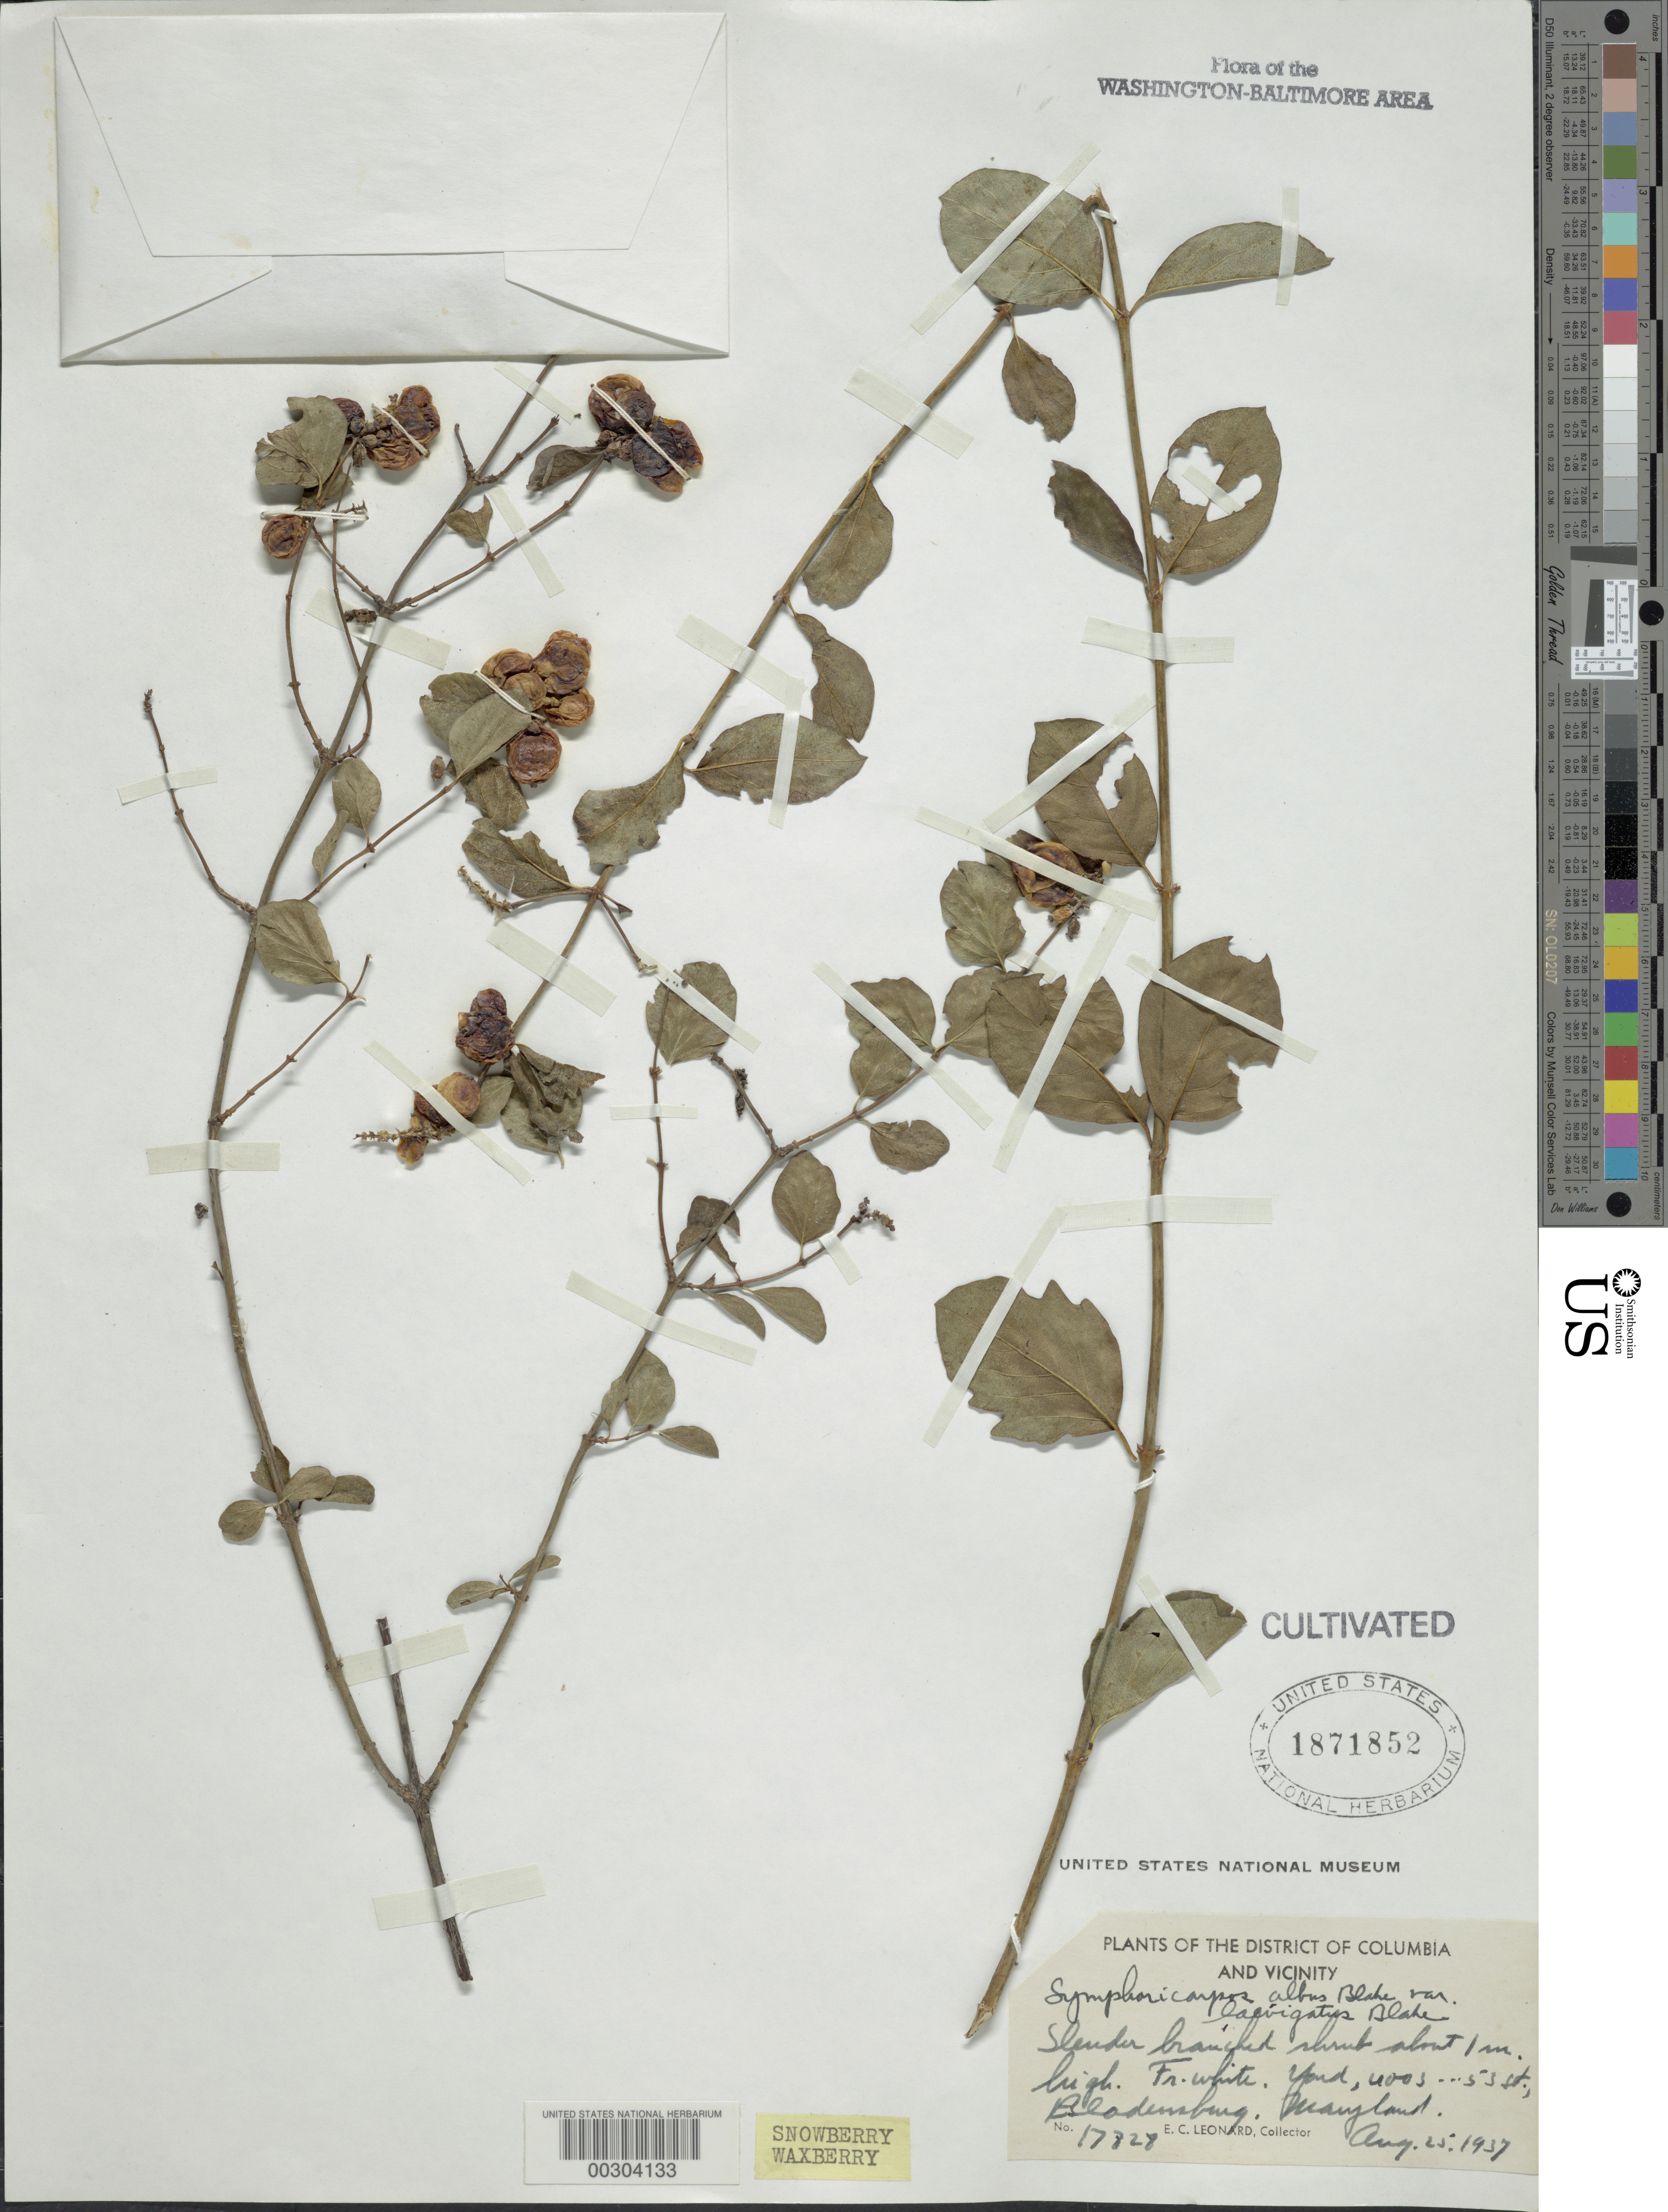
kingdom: Plantae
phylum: Tracheophyta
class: Magnoliopsida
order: Dipsacales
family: Caprifoliaceae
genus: Symphoricarpos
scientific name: Symphoricarpos albus var. laevigatus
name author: (Fernald) S.F. Blake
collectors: E. C. Leonard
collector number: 17828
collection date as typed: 25 Aug 1937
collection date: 1937-08-25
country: United States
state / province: Maryland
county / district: Prince George's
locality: Bladensburg, 4003 53 St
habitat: Yard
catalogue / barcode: US 1871852